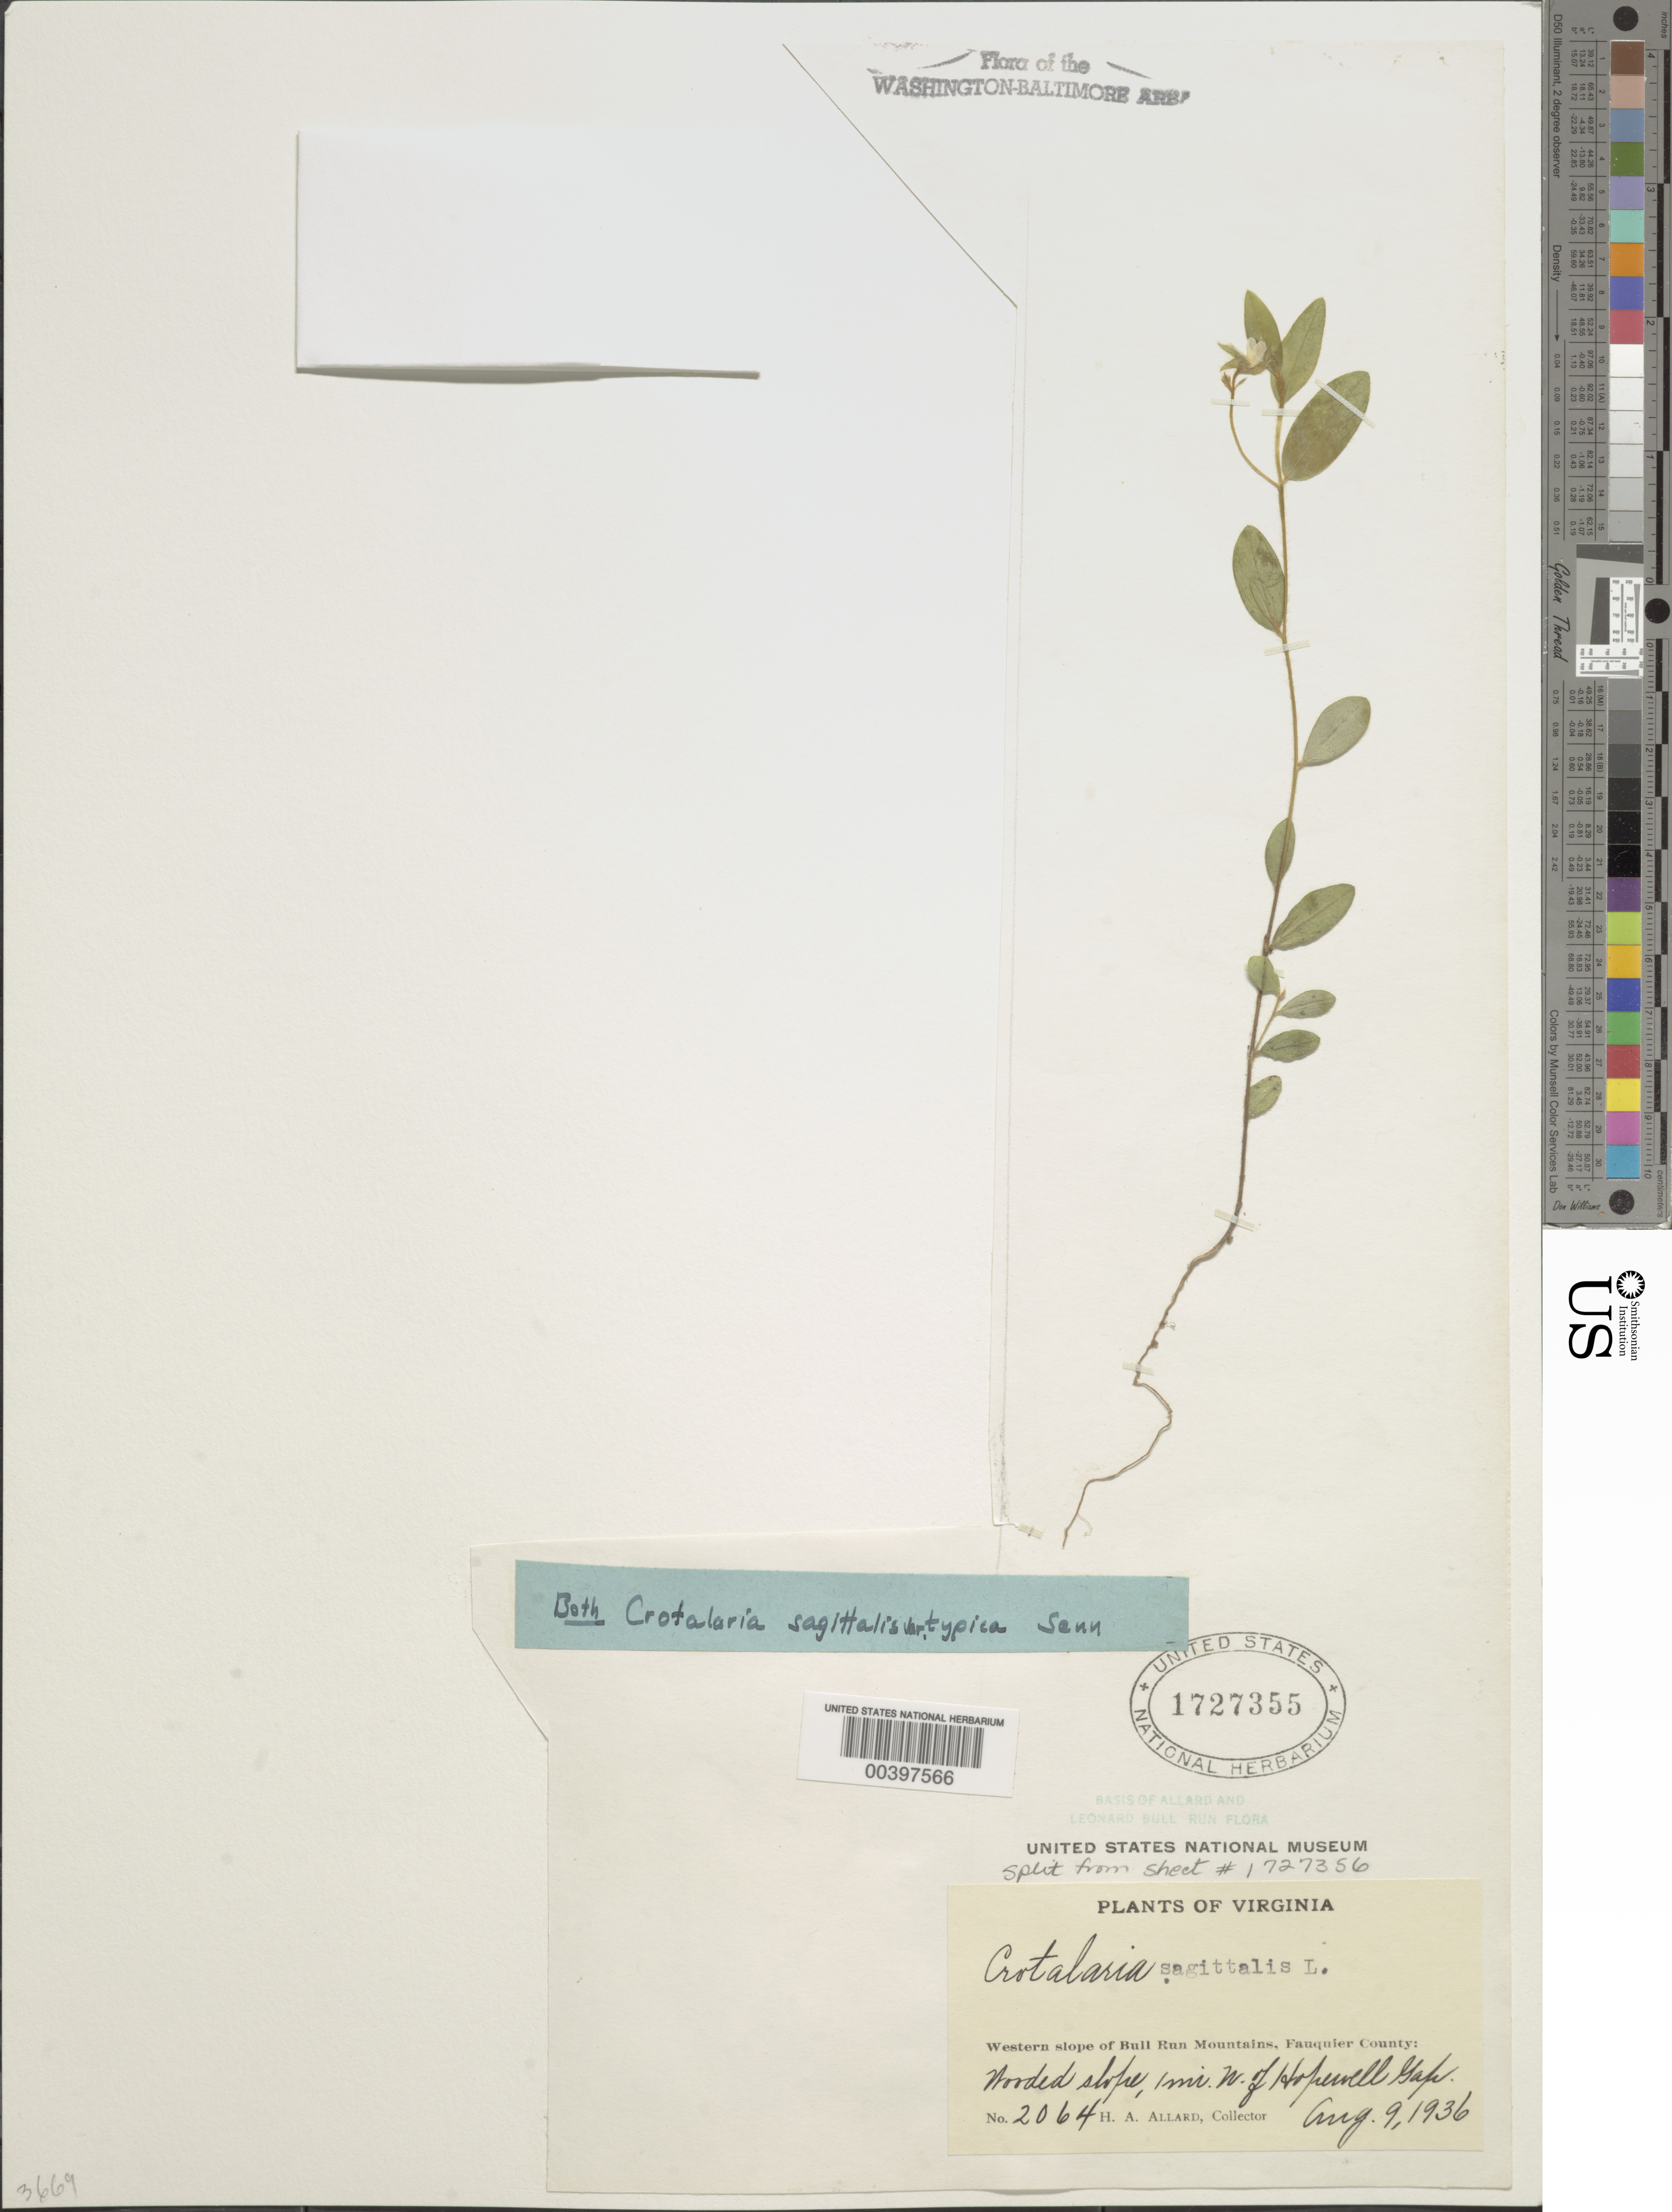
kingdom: Plantae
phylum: Tracheophyta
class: Magnoliopsida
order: Fabales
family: Fabaceae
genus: Crotalaria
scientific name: Crotalaria sagittalis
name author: L.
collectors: H. A. Allard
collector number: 2064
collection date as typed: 09 Aug 1936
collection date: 1936-08-09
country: United States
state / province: Virginia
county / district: Fauquier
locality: North of Hopewell Gap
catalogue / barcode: US 1727355